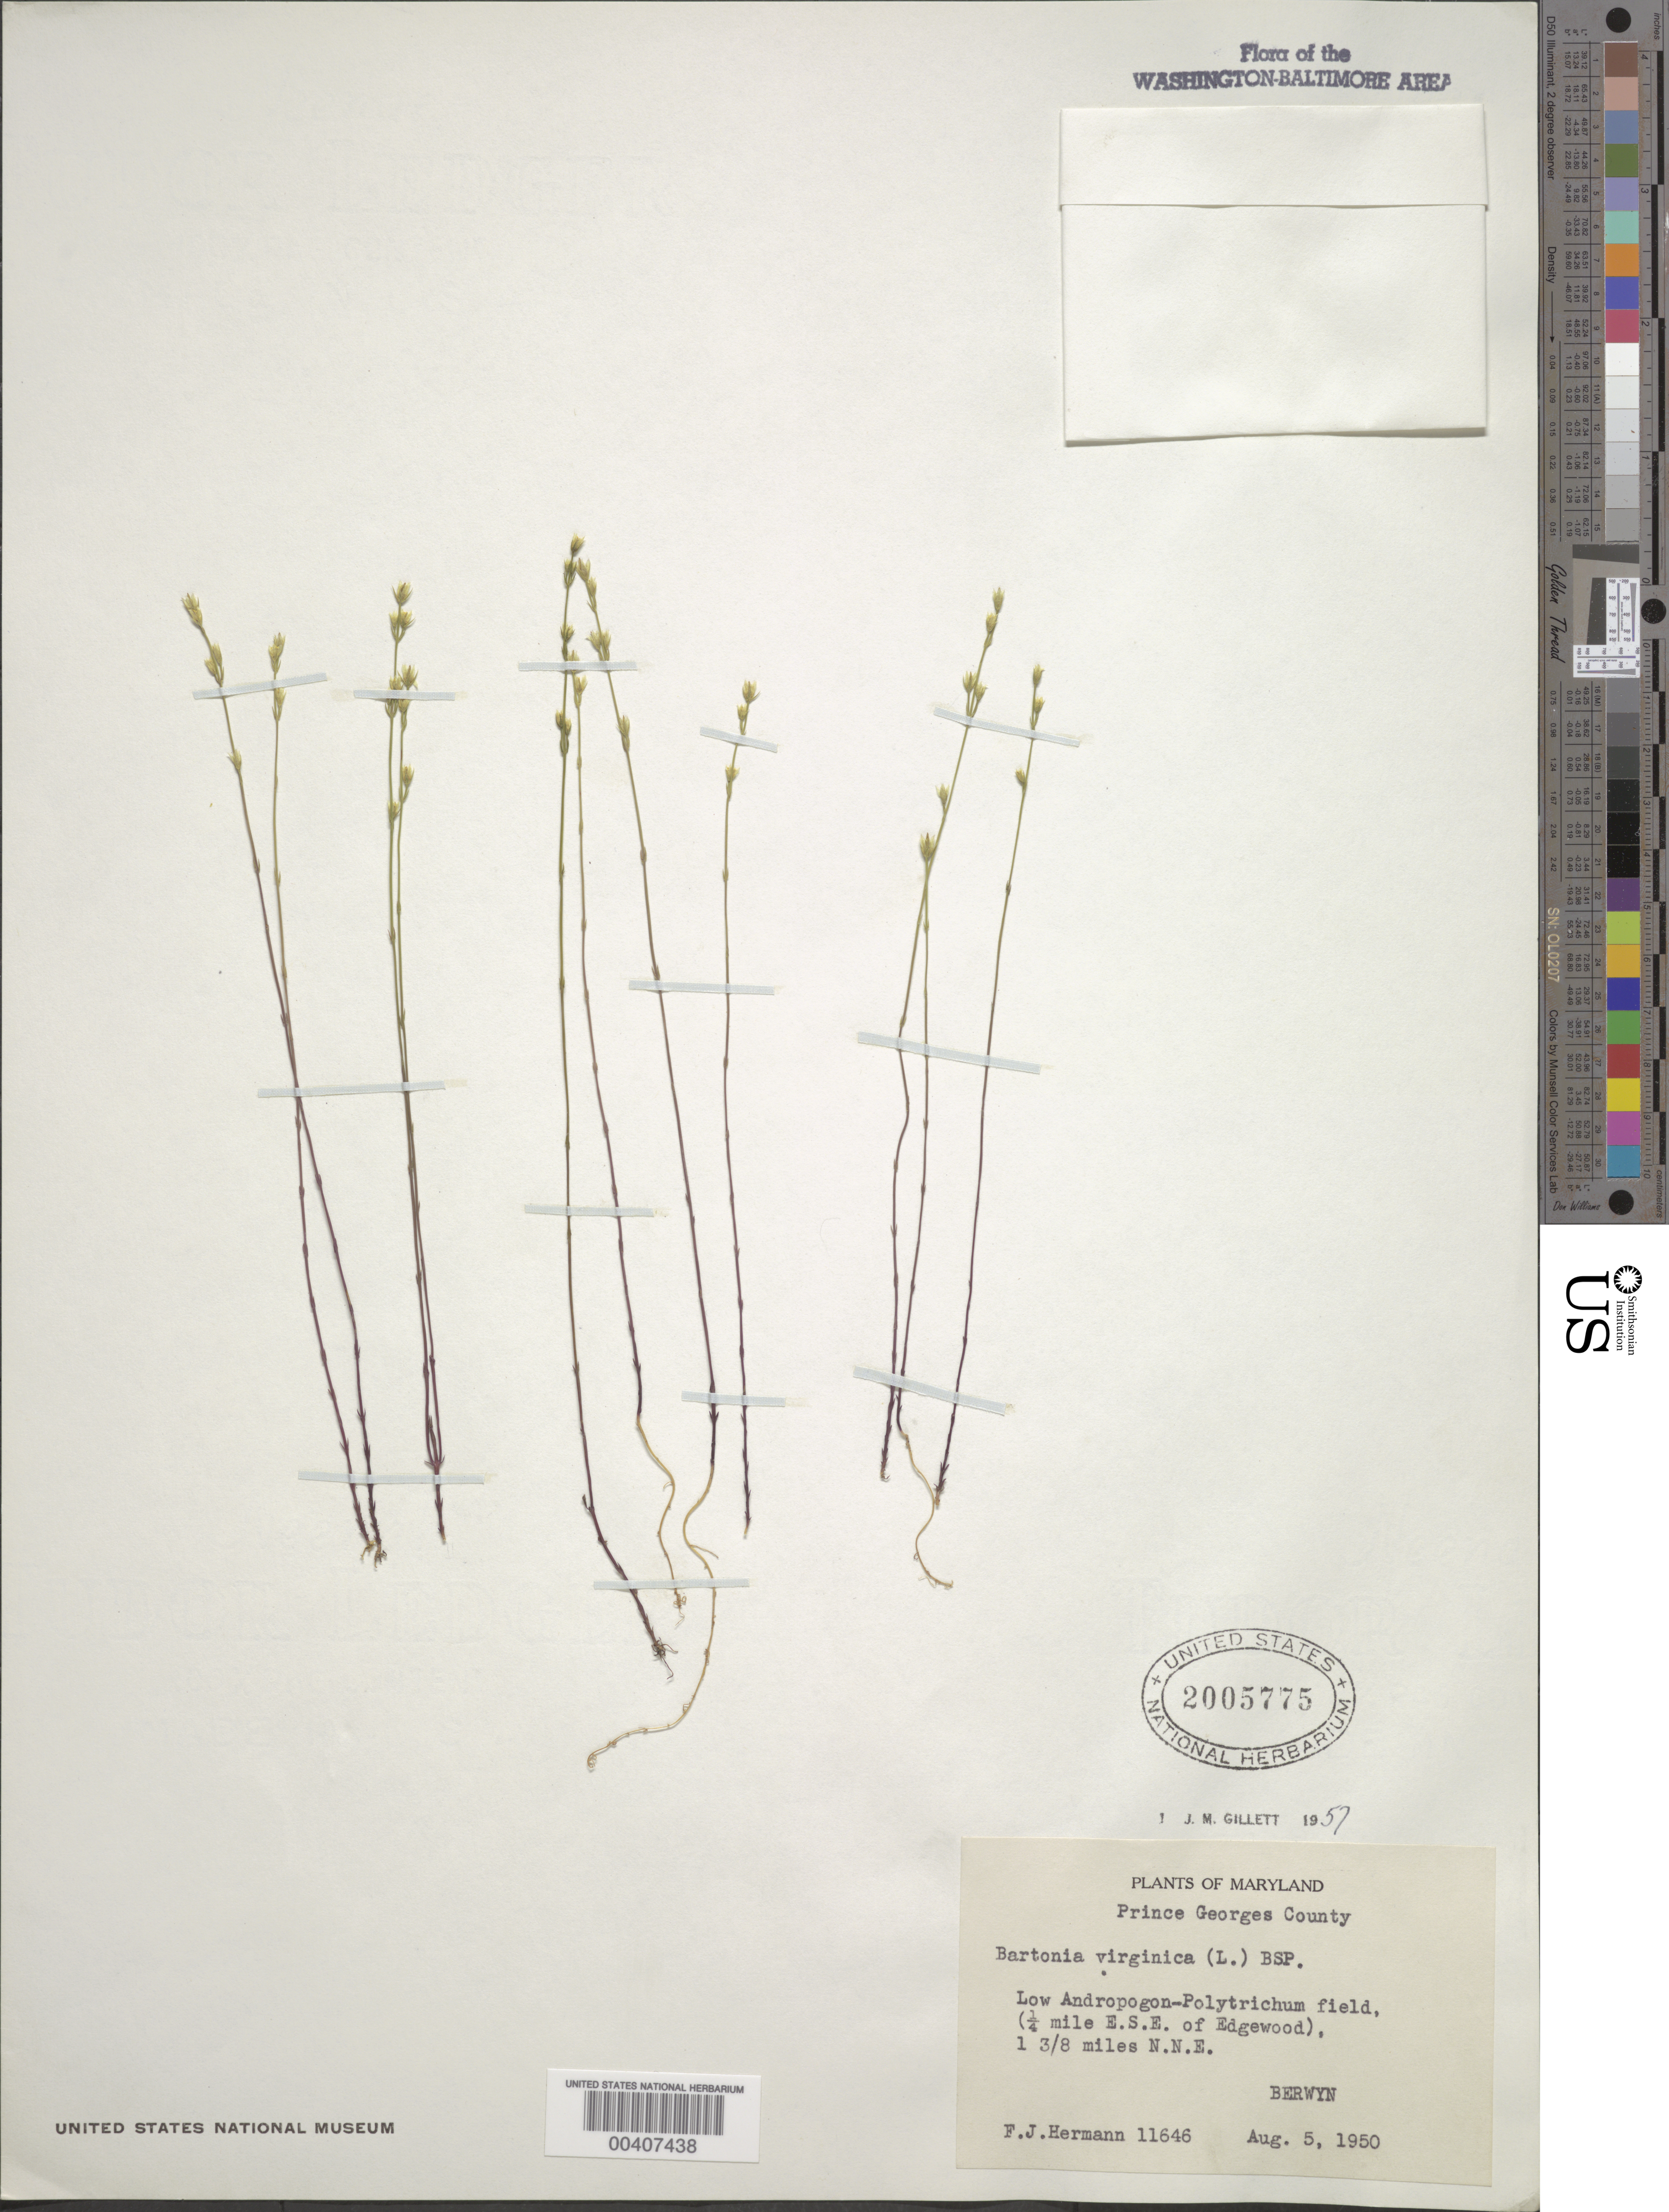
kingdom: Plantae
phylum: Tracheophyta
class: Magnoliopsida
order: Gentianales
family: Gentianaceae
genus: Bartonia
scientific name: Bartonia virginica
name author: (L.) Britton, Stearns & Poggenb.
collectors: F. J. Hermann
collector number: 11646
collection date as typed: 05 Aug 1950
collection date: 1950-08-05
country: United States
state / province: Maryland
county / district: Prince George's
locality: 0.25 mi. ESE of Edgewood, 1 3/8 mi. NNE, Berwyn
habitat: Low Andropogon-Polytrichum field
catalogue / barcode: US 2005775